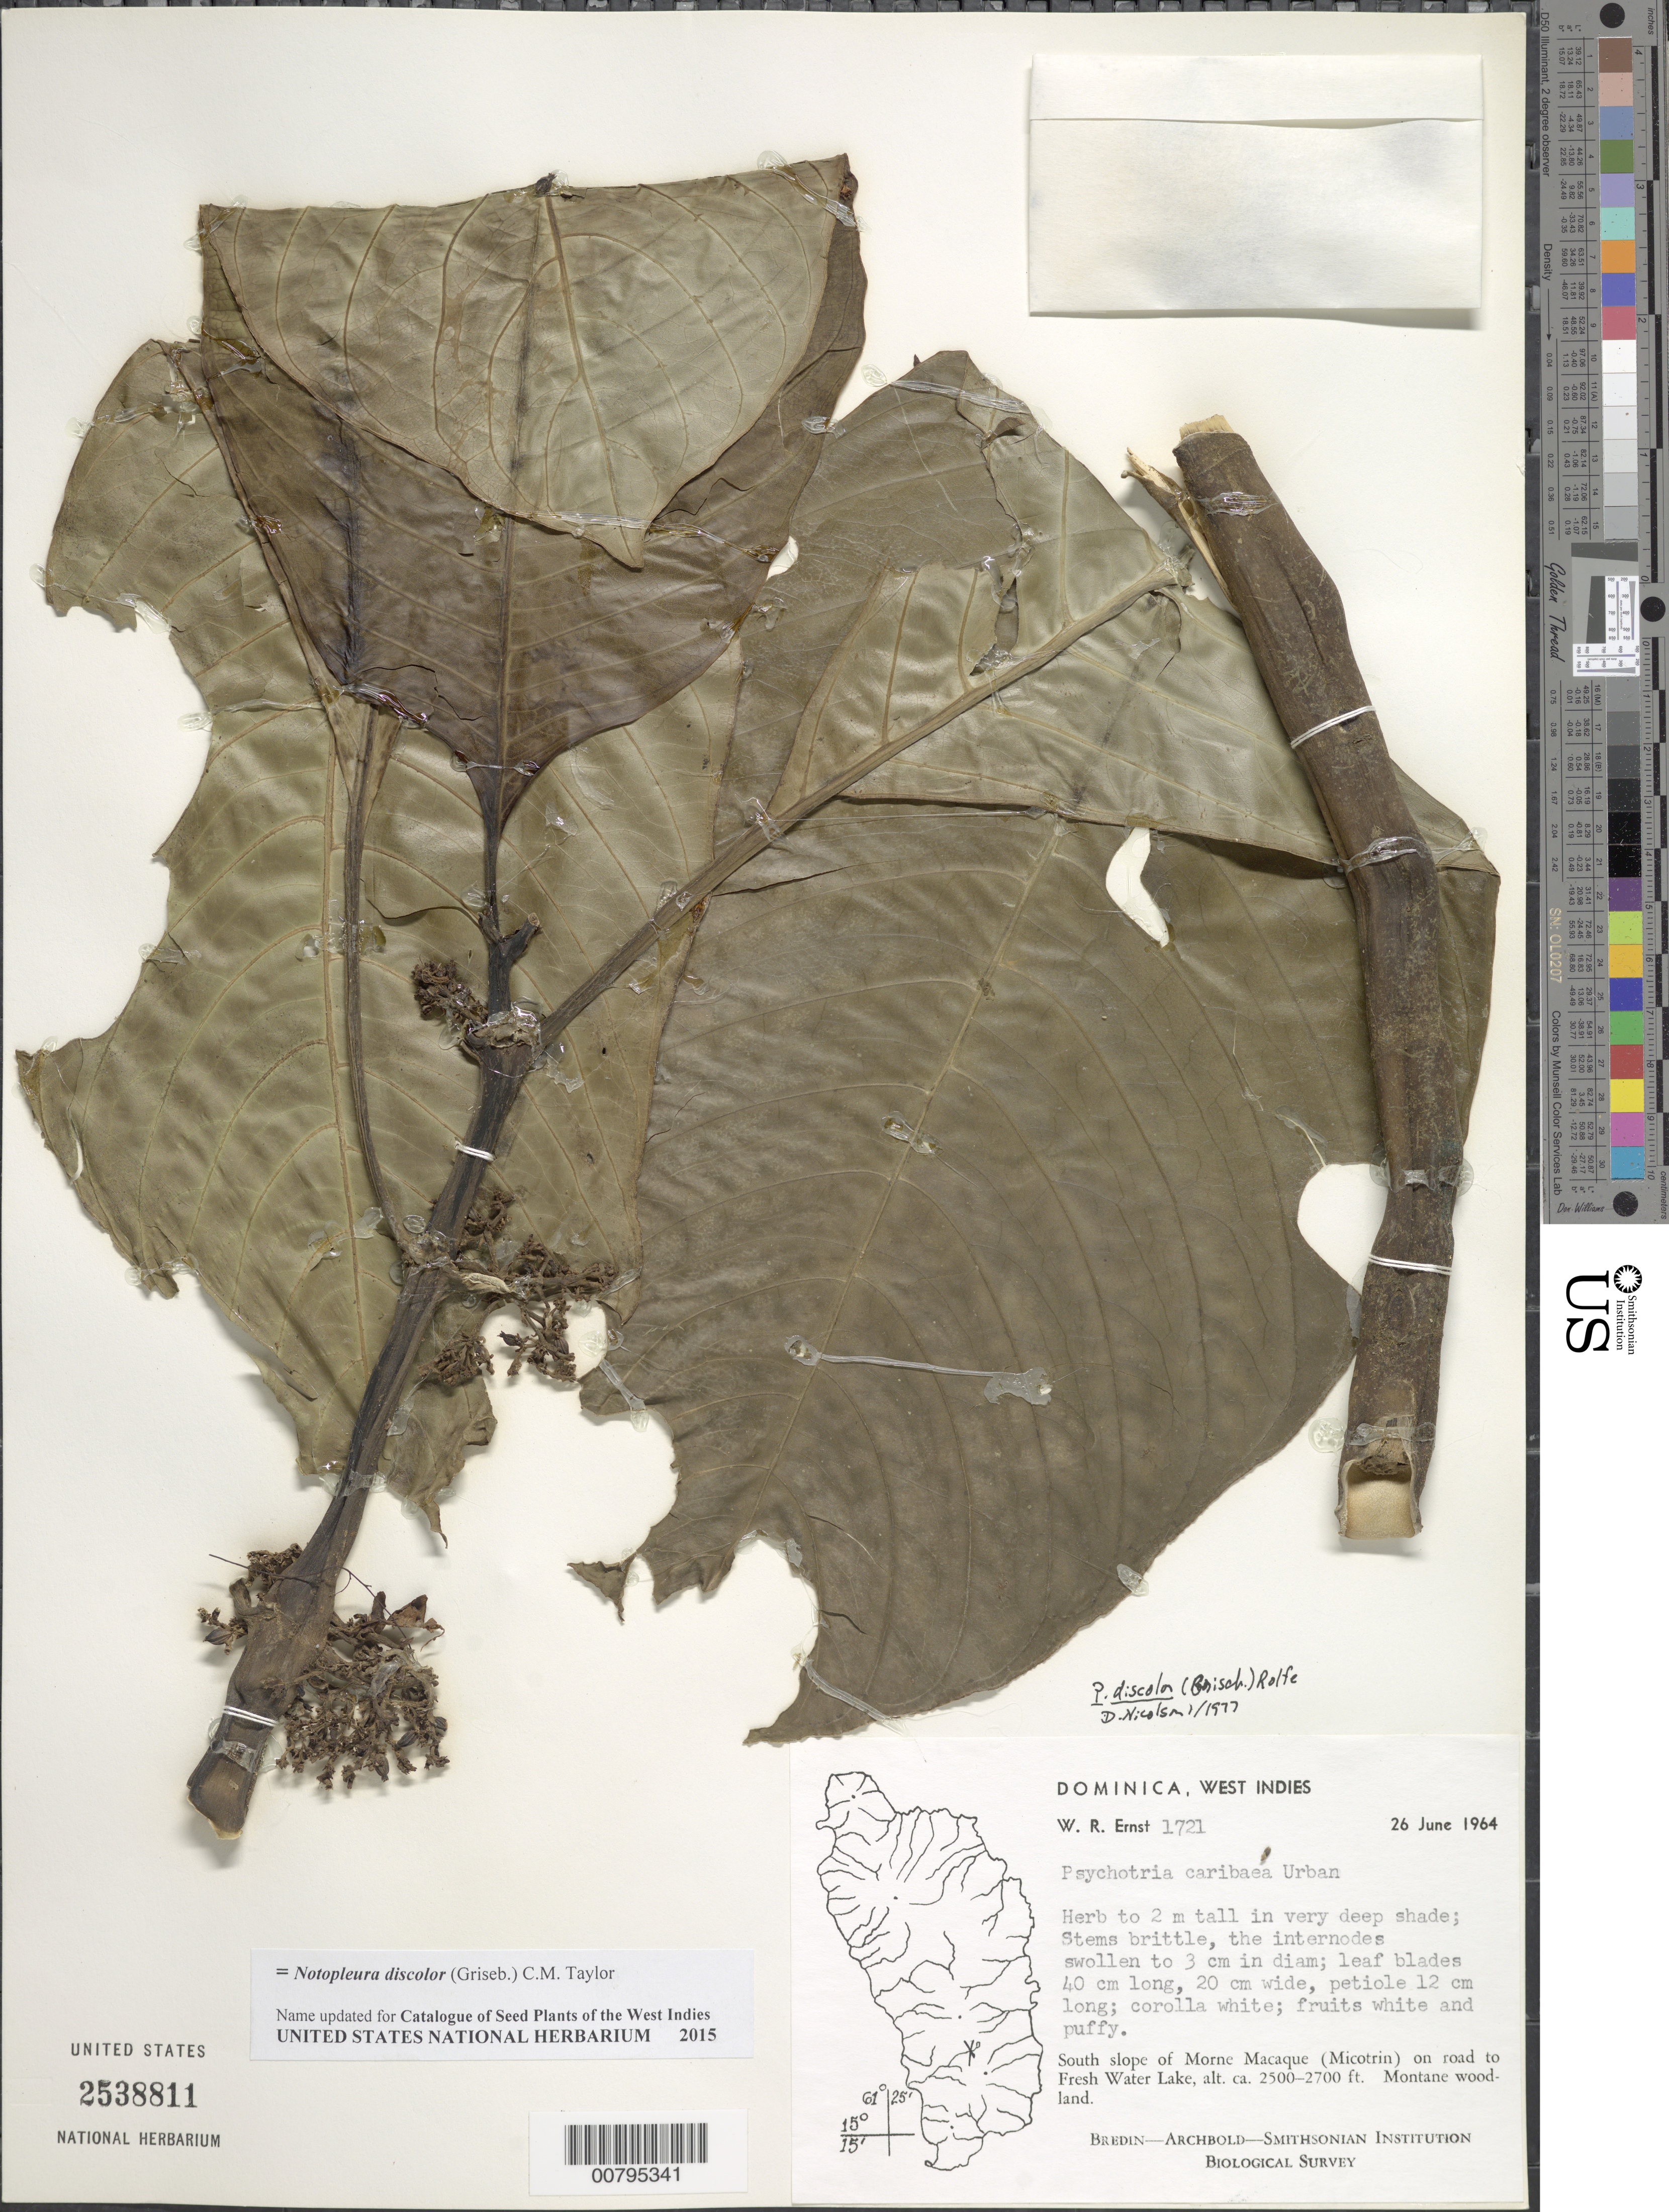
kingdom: Plantae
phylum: Tracheophyta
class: Magnoliopsida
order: Gentianales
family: Rubiaceae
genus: Notopleura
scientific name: Notopleura discolor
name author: (Griseb.) C.M. Taylor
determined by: Nicolson, Dan H.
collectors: W. R. Ernst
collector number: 1721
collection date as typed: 26 Jun 1964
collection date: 1964-06-26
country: Dominica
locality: South slope of Morne Macaque (Micotrin) on road to Fresh Water Lake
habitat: Montane woodland, in very deep shade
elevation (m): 762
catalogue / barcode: US 2538811